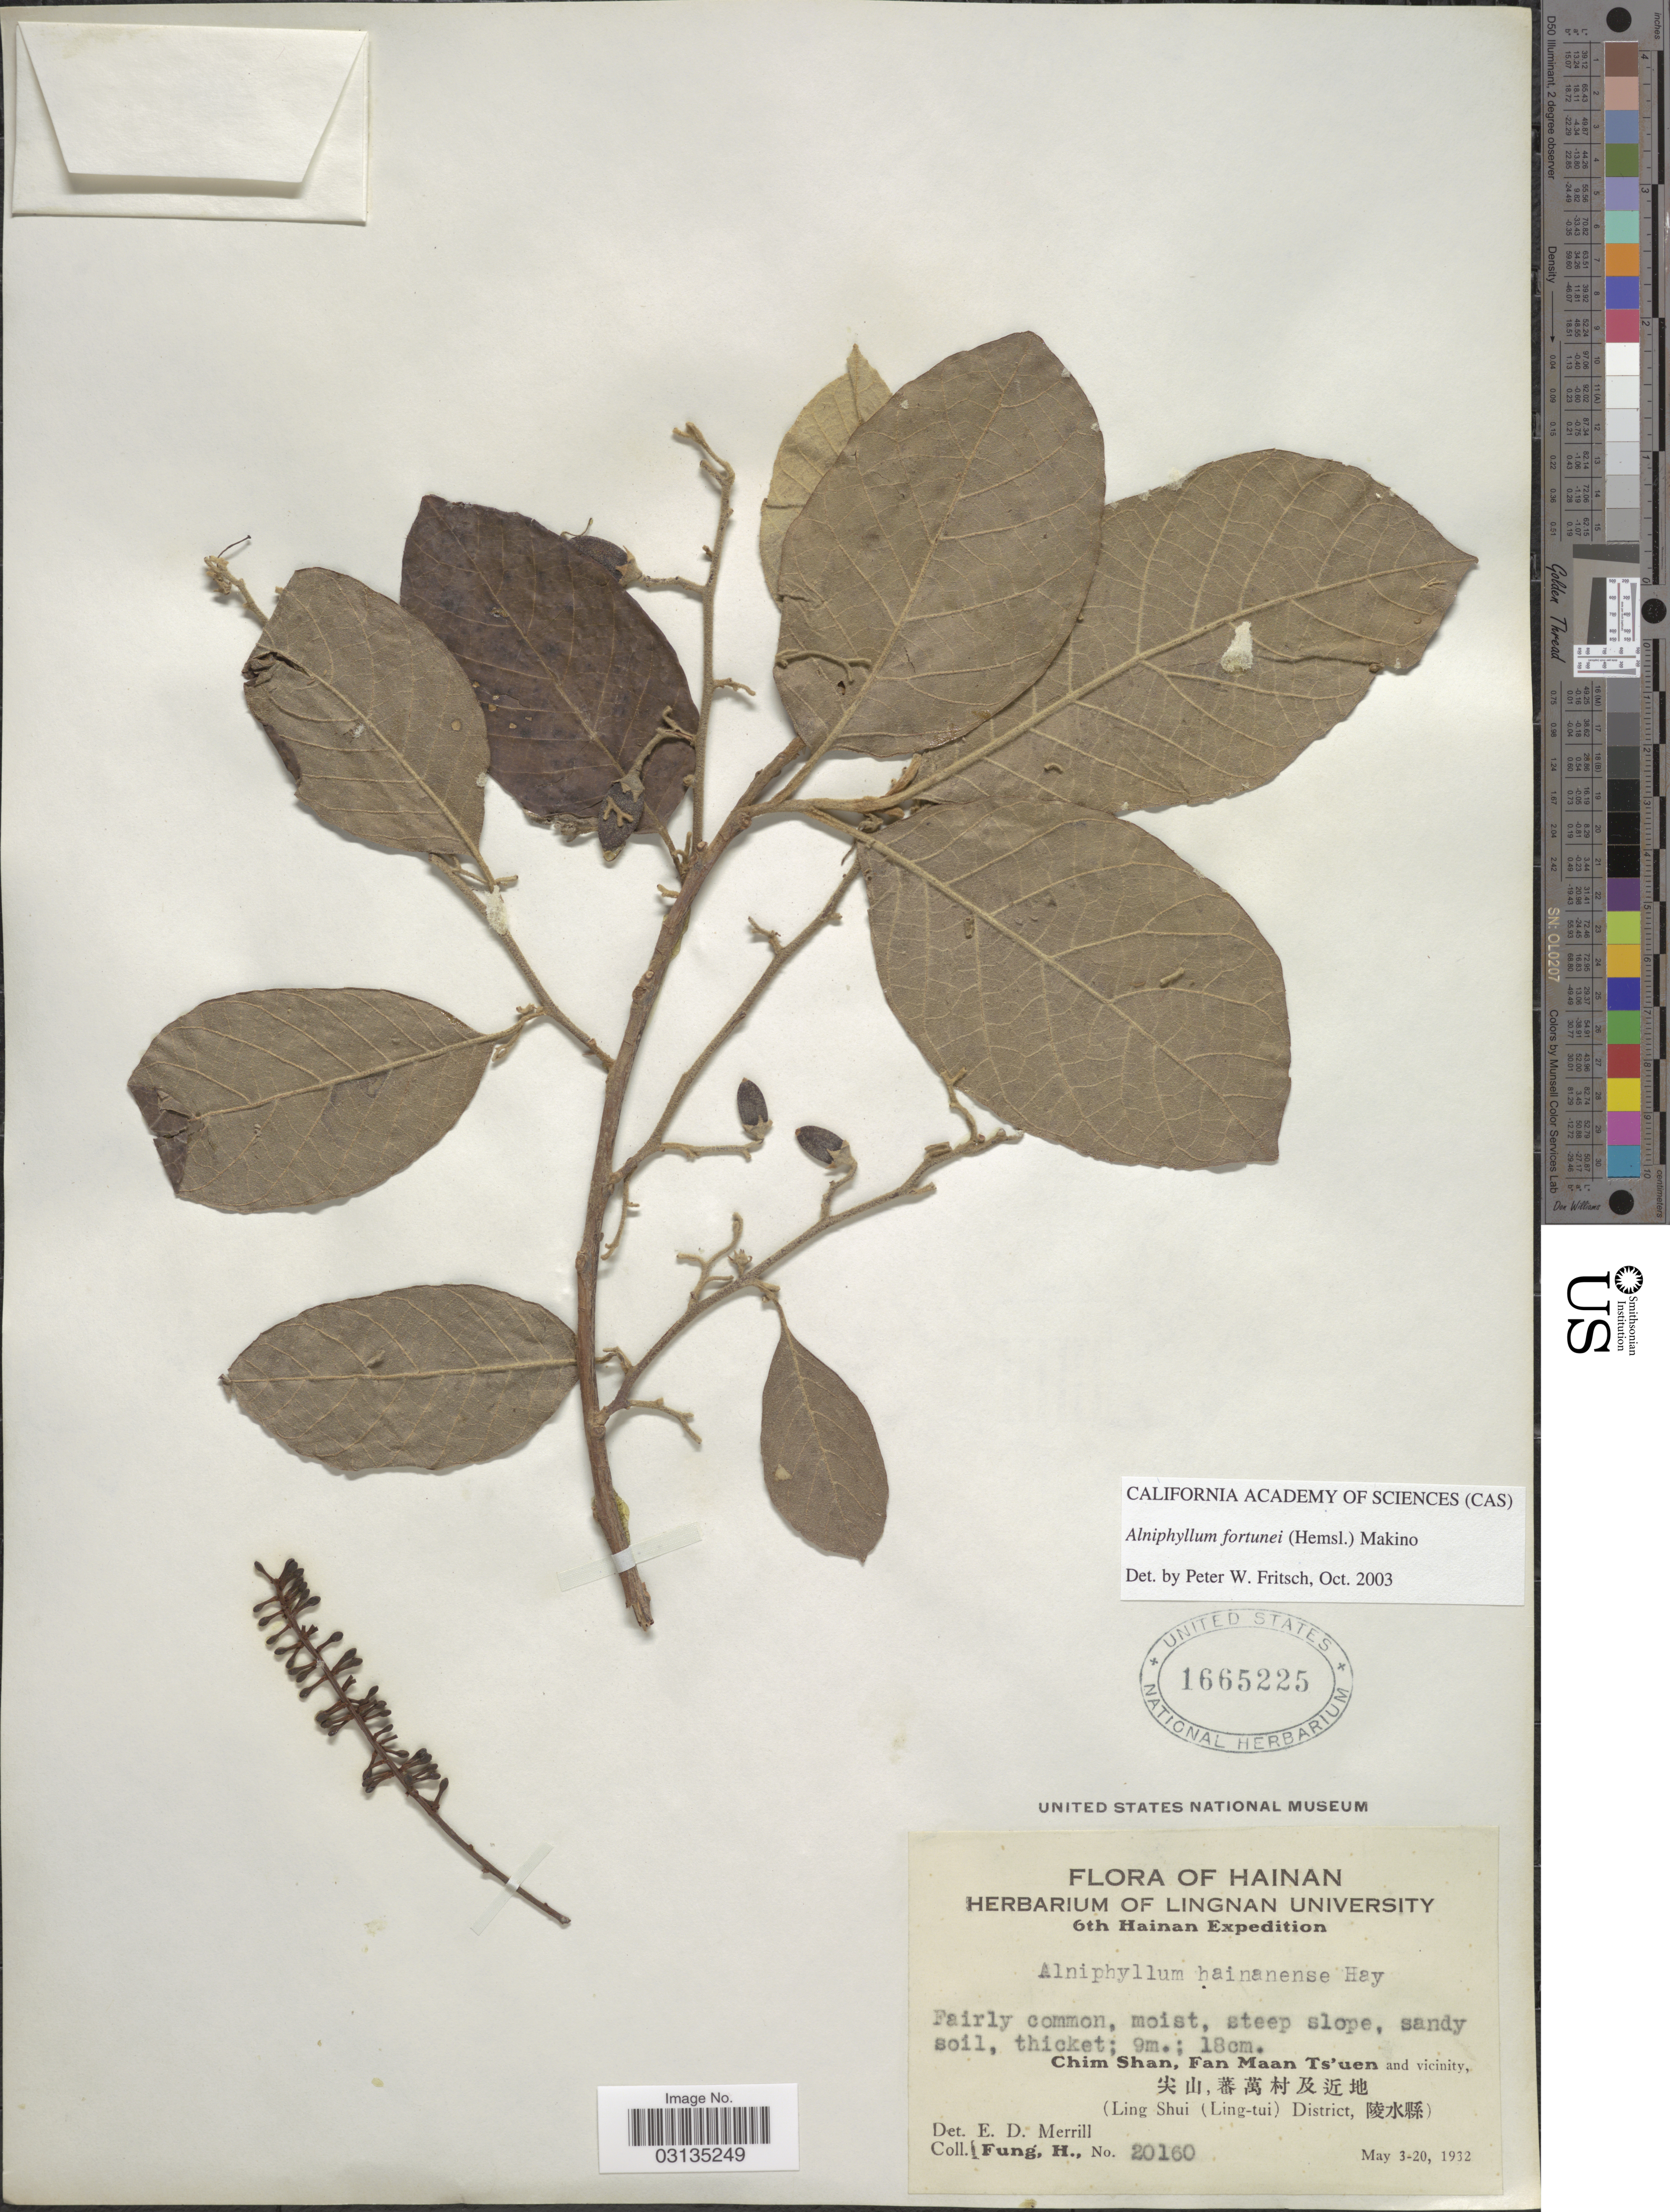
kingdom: Plantae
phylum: Tracheophyta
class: Magnoliopsida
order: Ericales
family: Styracaceae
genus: Alniphyllum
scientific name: Alniphyllum fortunei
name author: (Hemsl.) Makino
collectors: H. Fung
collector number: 20160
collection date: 1932-05-03/1932-05-20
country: China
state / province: Hainan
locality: Chim Shan, Fan Maan Ts'uen and vicinity, (Ling Shui (Ling-tui) District).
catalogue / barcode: US 1665225